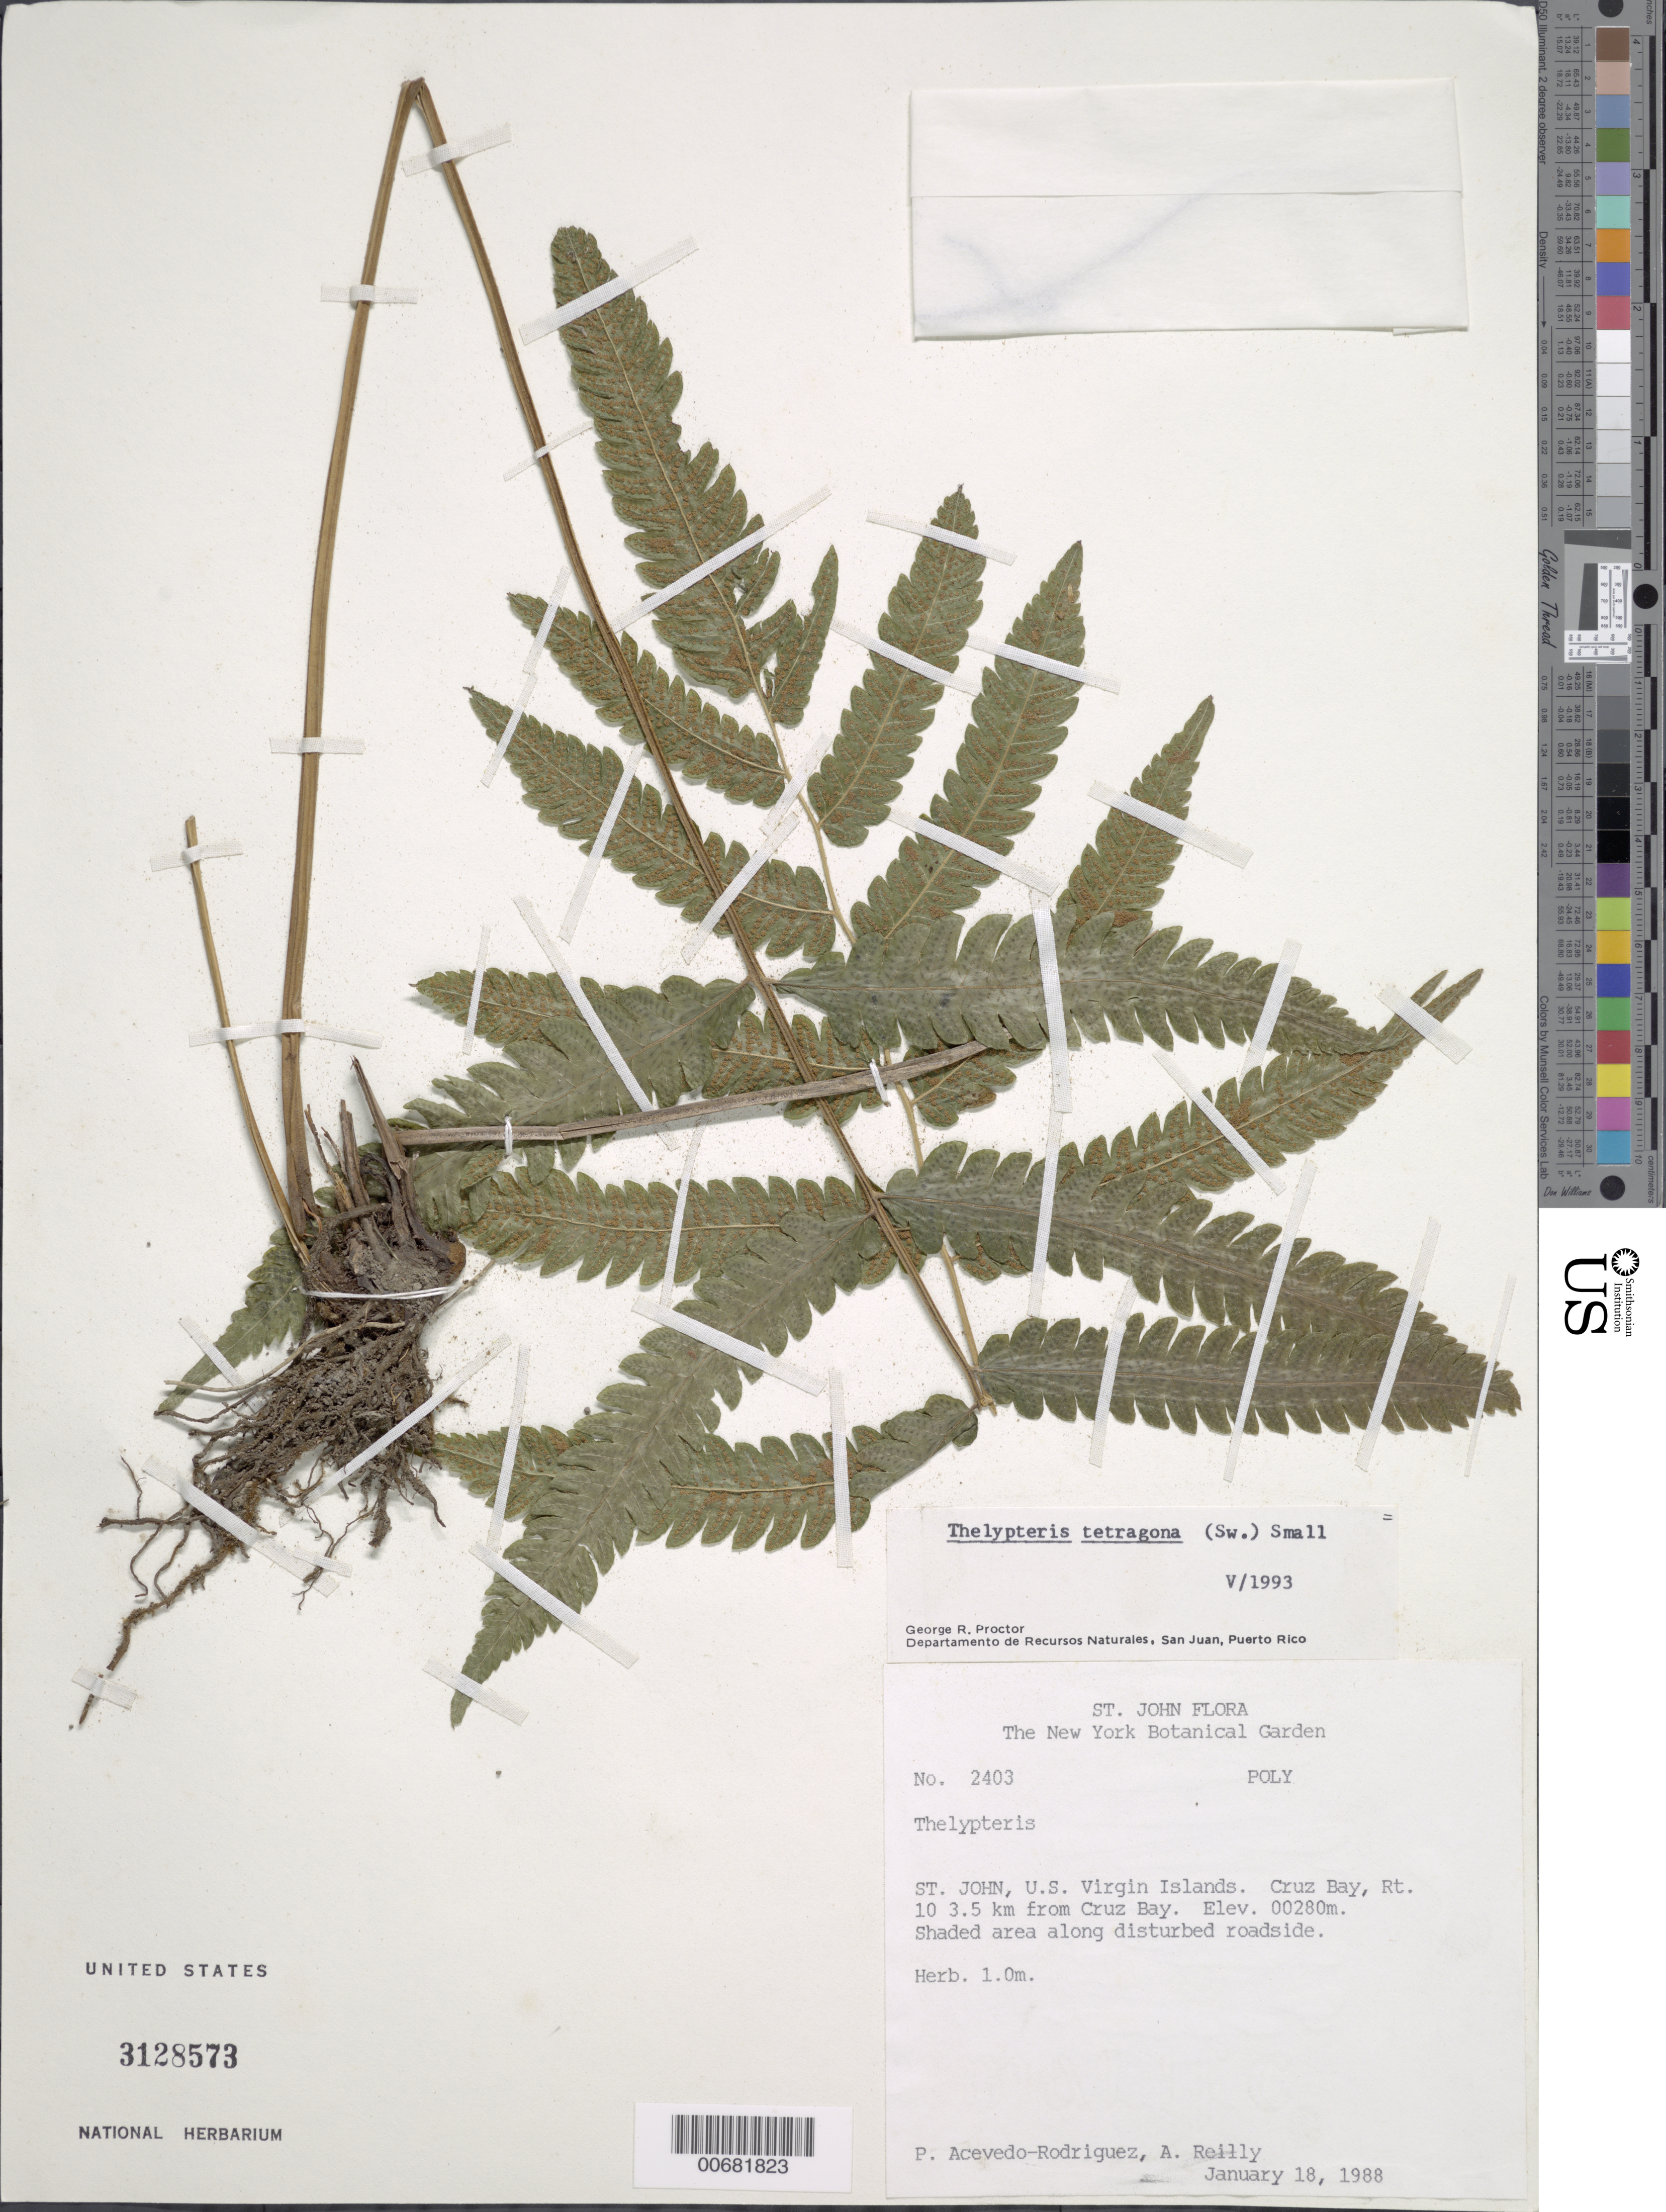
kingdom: Plantae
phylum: Tracheophyta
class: Polypodiopsida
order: Polypodiales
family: Thelypteridaceae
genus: Goniopteris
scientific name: Goniopteris tetragona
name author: (C. Presl) Sw.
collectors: P. Acevedo-Rodr.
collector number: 2403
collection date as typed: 18 Jan 1988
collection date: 1988-01-18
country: U.S. Virgin Islands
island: St. John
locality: Cruz Bay Quarter; Rt. 10 3.5 km from Cruz Bay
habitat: Shaded area along disturbed roadside.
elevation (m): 280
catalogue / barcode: US 3128573